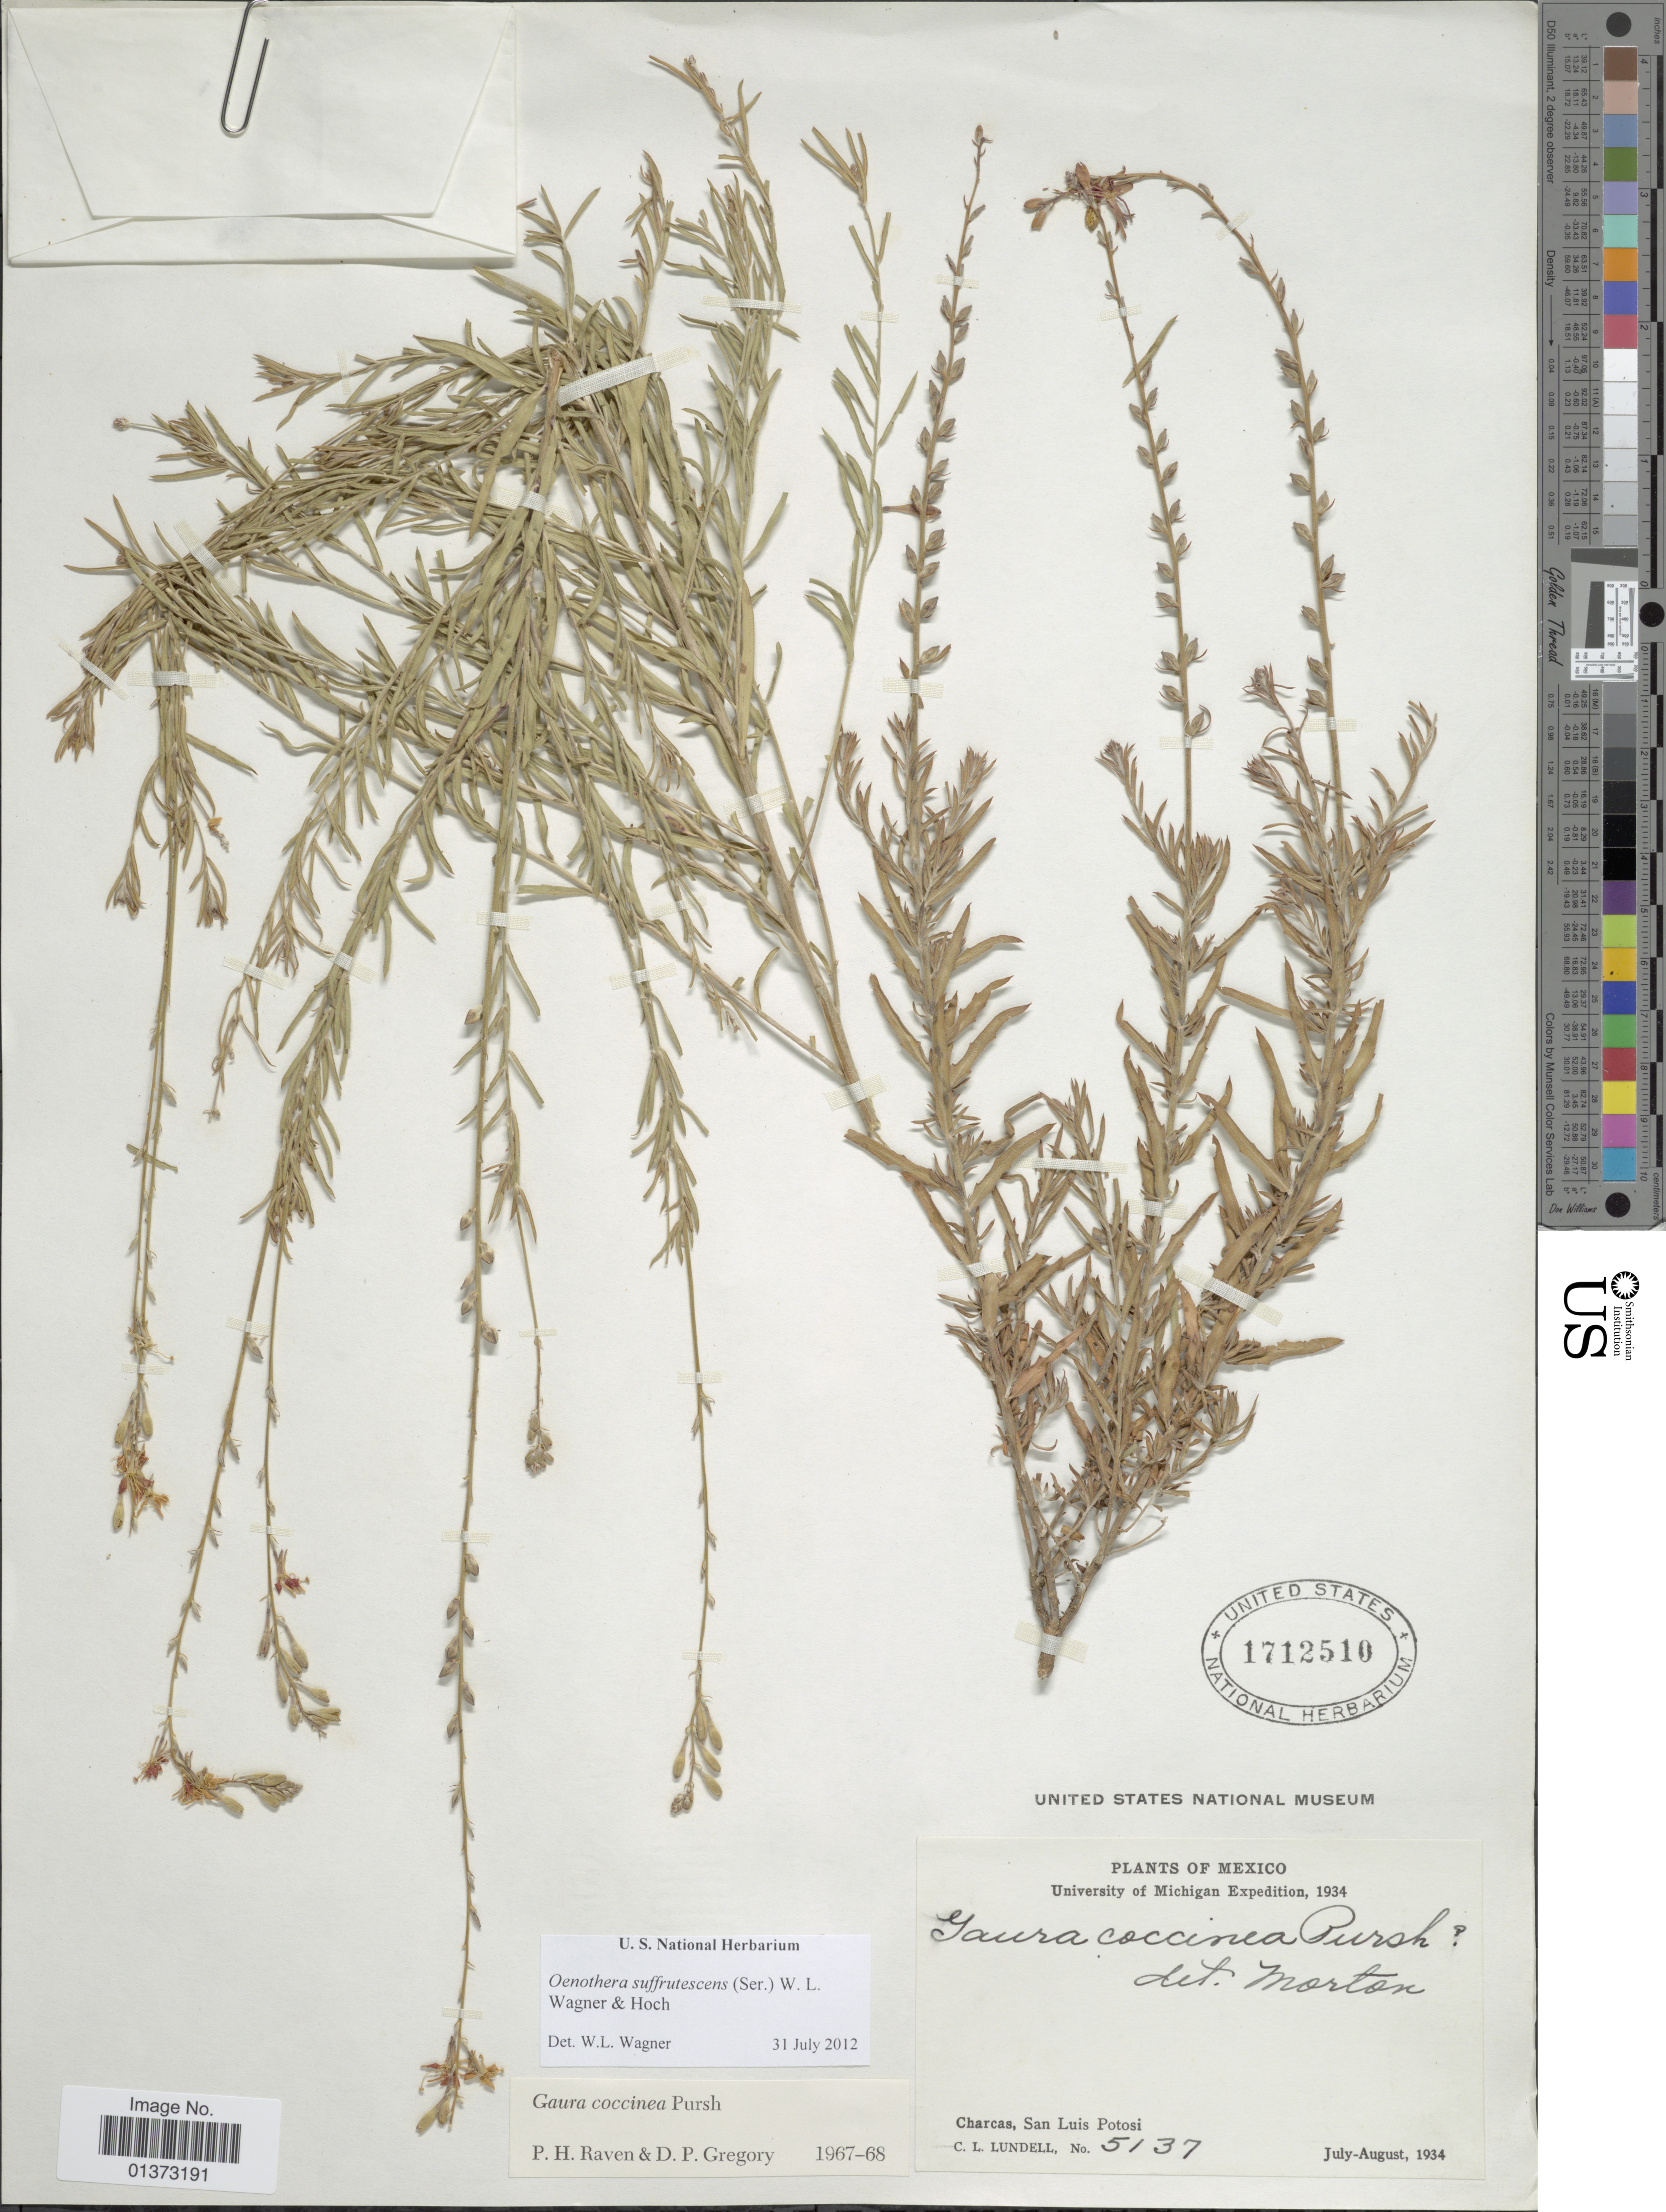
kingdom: Plantae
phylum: Tracheophyta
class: Magnoliopsida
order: Myrtales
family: Onagraceae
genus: Oenothera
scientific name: Oenothera suffrutescens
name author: (Ser.) W.L. Wagner & Hoch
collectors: C. L. Lundell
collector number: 5137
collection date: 1934-07/1934-08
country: Mexico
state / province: San Luis Potosí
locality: Charcas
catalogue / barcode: US 1712510